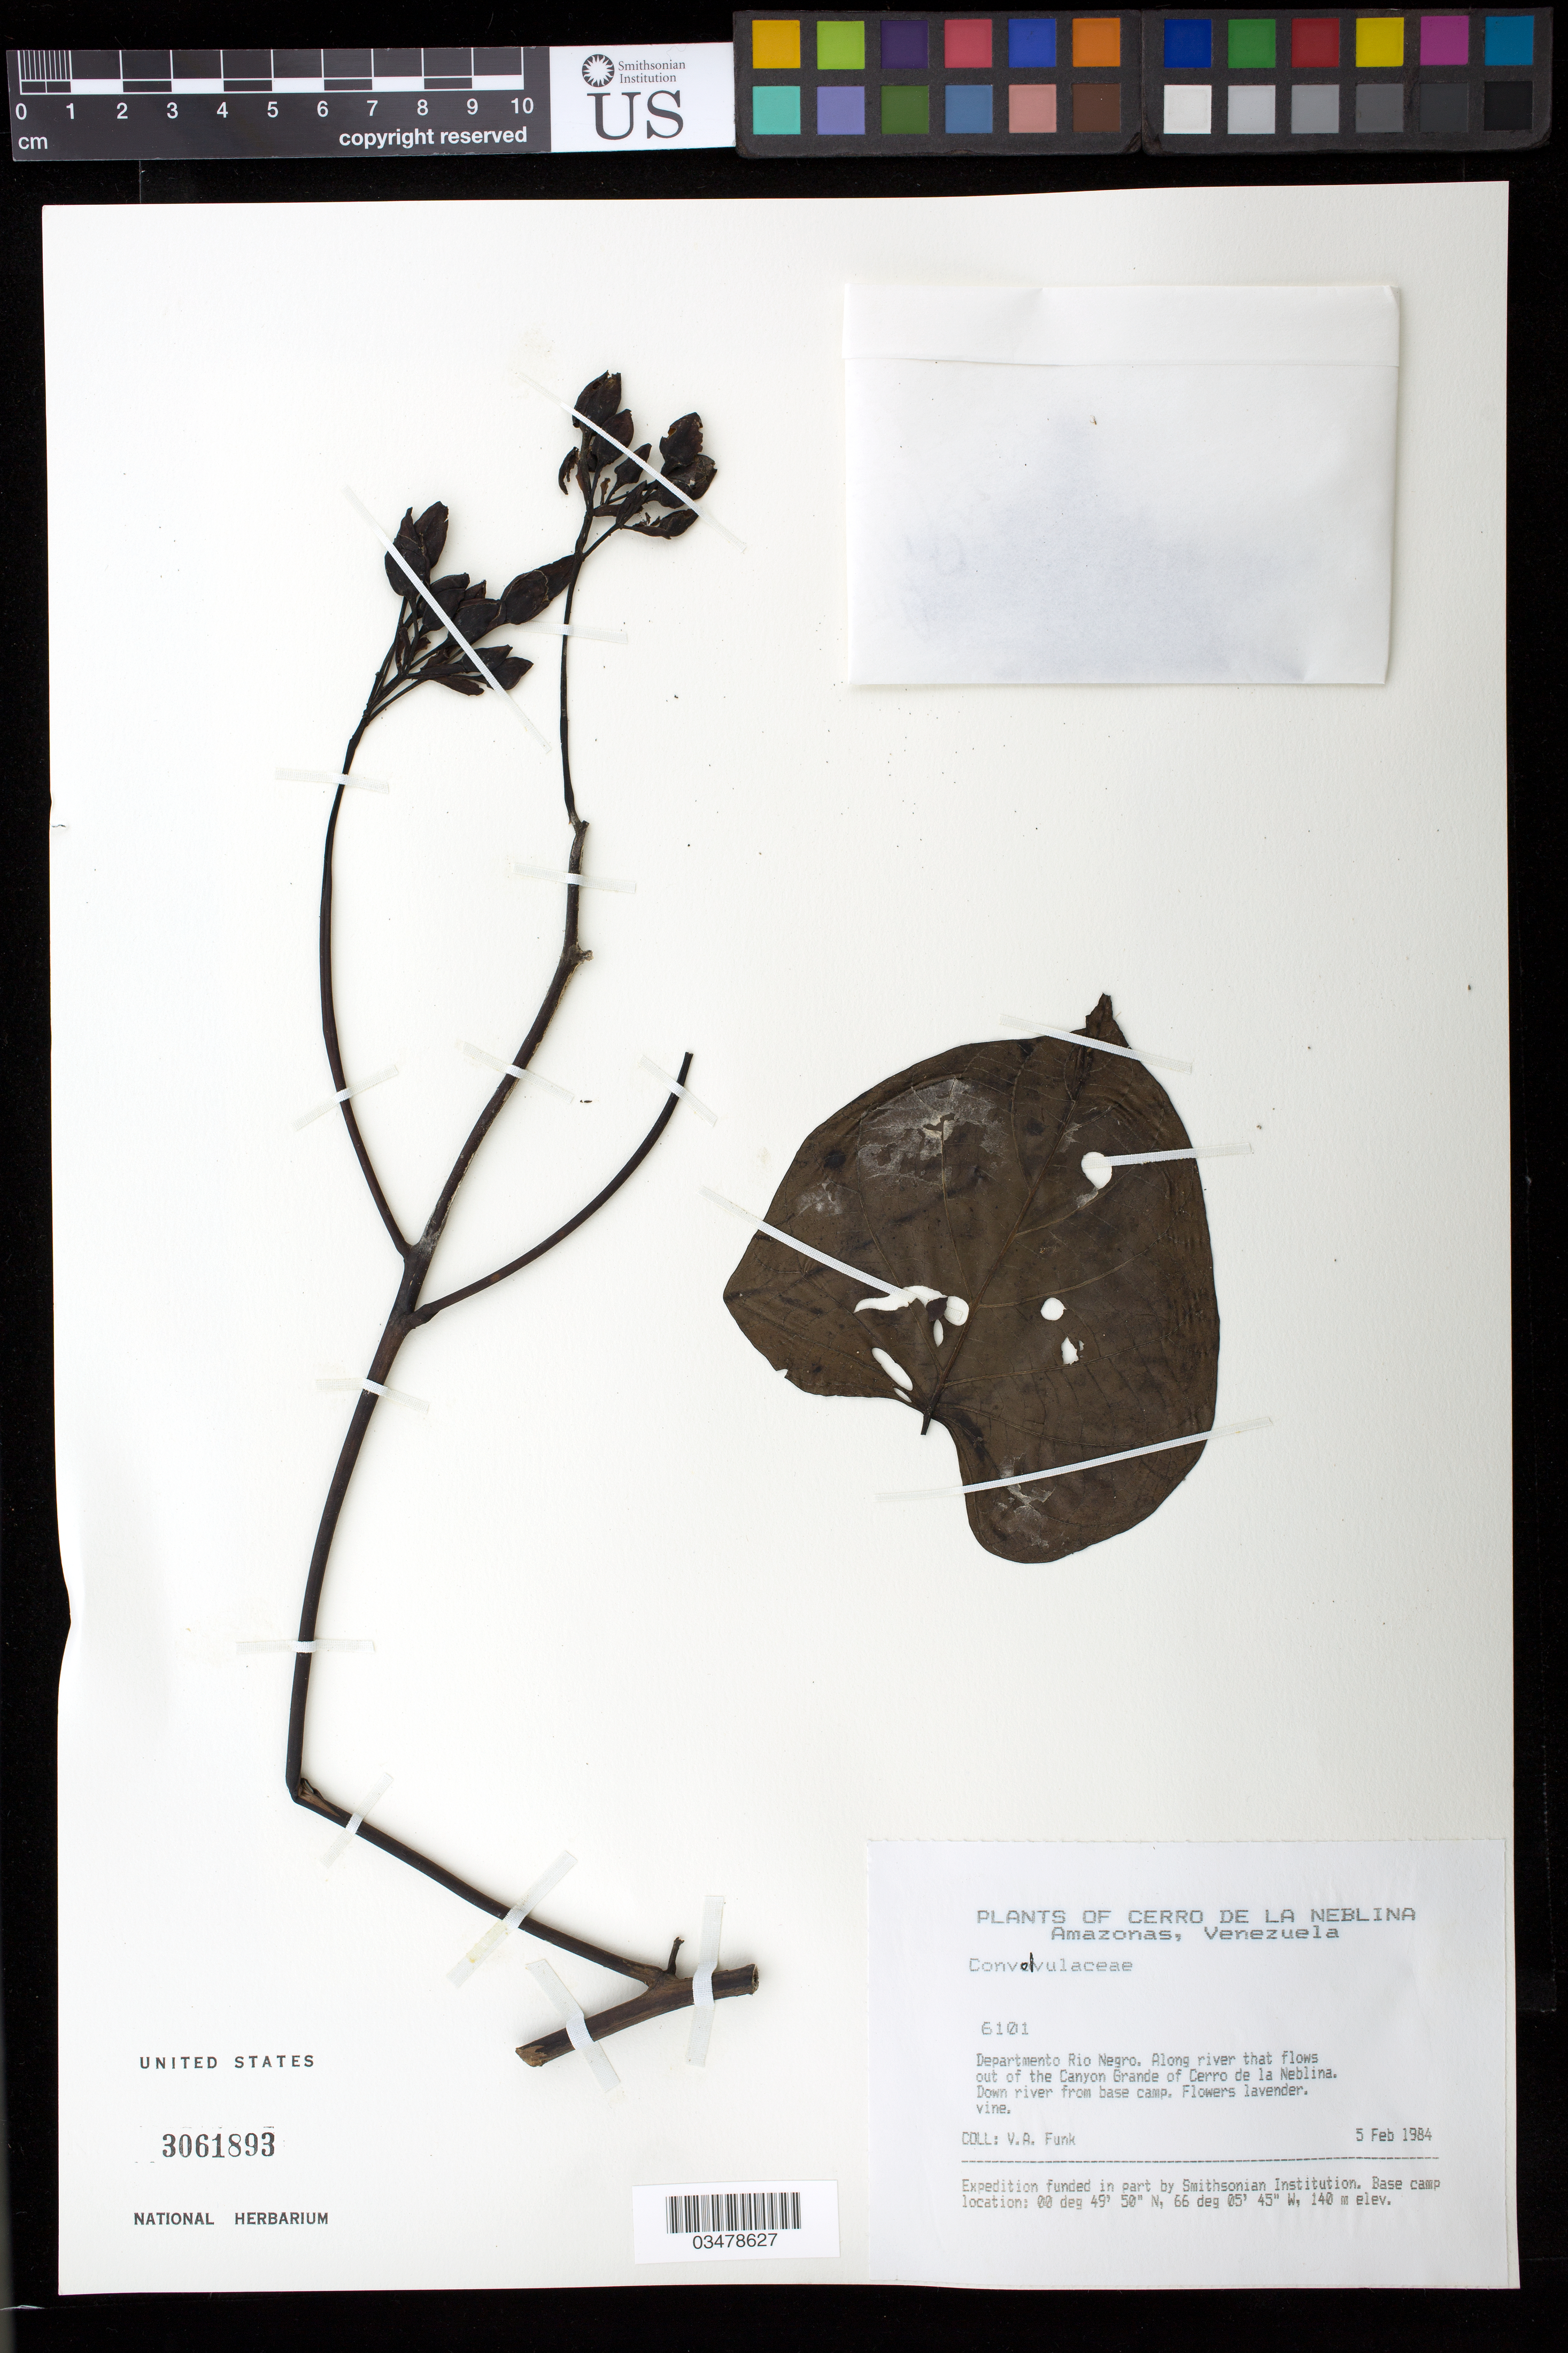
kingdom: Plantae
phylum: Tracheophyta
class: Magnoliopsida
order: Solanales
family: Convolvulaceae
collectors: V. Funk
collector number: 6101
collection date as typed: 5 Feb 1984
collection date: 1984-02-05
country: Venezuela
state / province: Amazonas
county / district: Río Negro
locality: Canyon Grande, Cerro de la Neblina, down river from base camp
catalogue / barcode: US 3061893